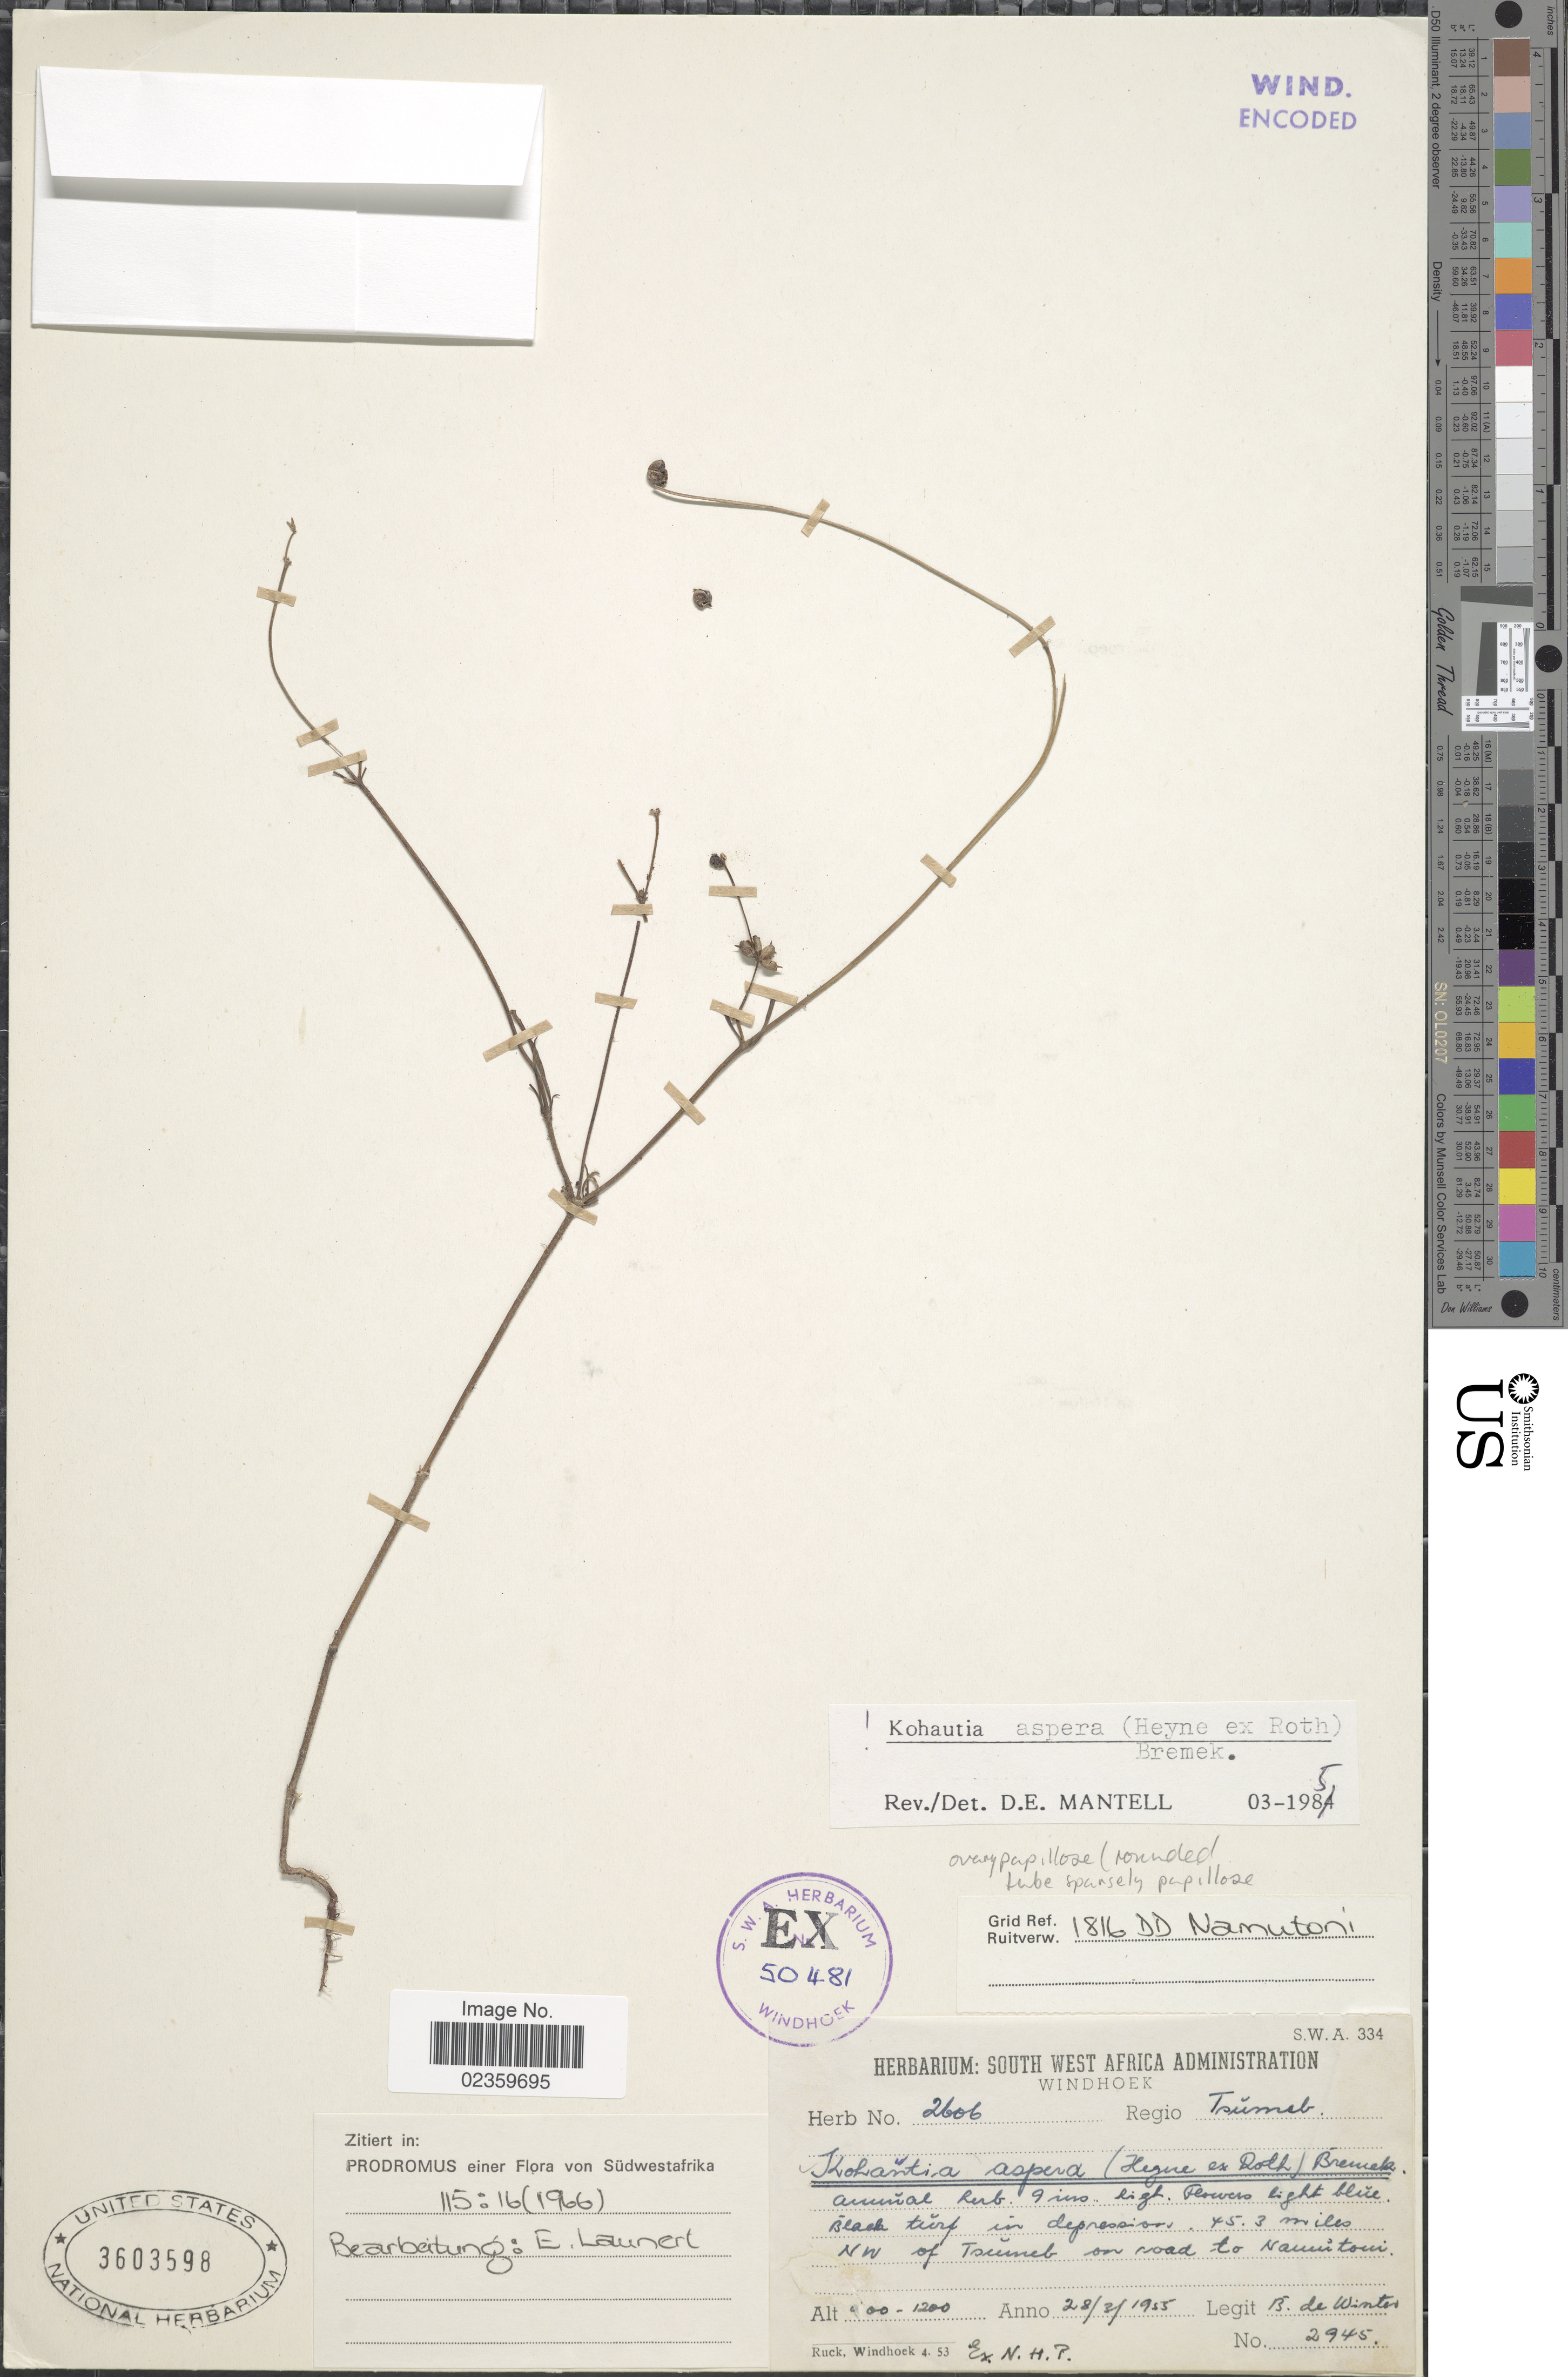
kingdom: Plantae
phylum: Tracheophyta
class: Magnoliopsida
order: Gentianales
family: Rubiaceae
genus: Kohautia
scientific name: Kohautia aspera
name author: (B. Heyne ex Roth) Bremek.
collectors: B. de Winter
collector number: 2945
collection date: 1955-03-28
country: Namibia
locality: Regio Tsumeb, 45.3 miles NW of Tsumeb on road to Namutoni.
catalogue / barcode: US 3603598